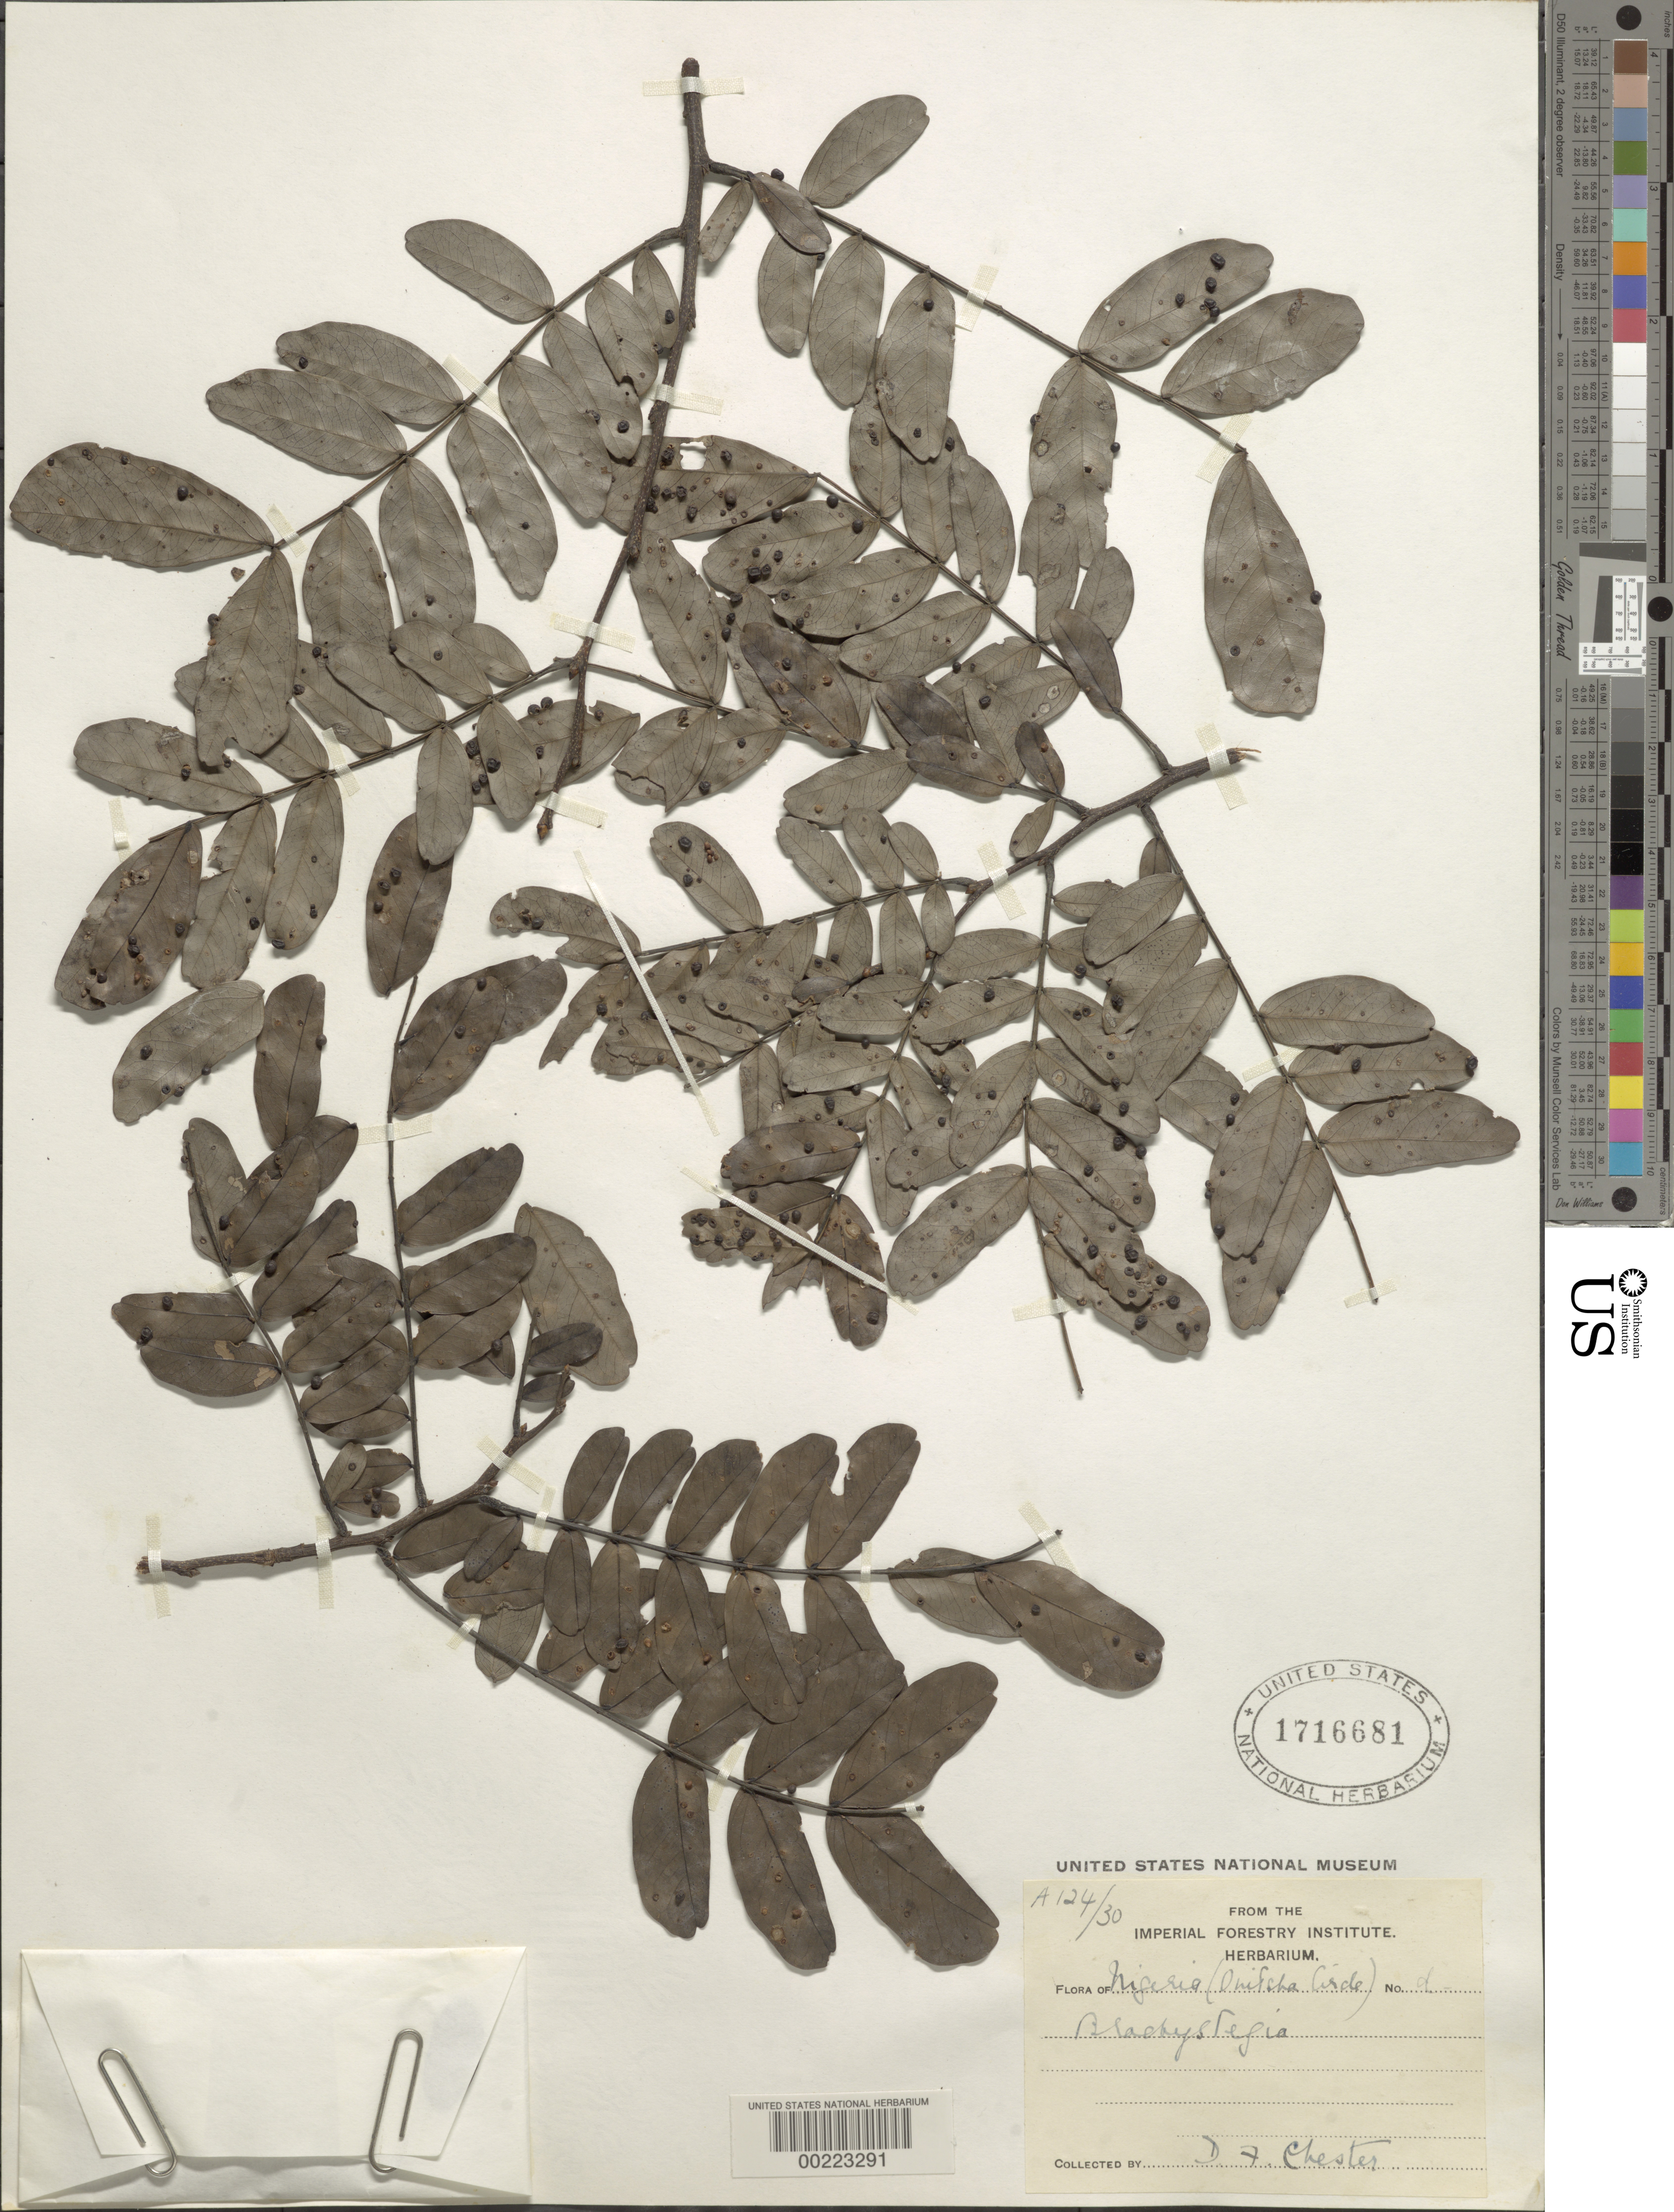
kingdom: Plantae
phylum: Tracheophyta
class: Magnoliopsida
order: Fabales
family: Fabaceae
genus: Brachystegia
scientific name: Brachystegia sp.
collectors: D. Chesters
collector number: A124/30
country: Nigeria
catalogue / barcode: US 1716681